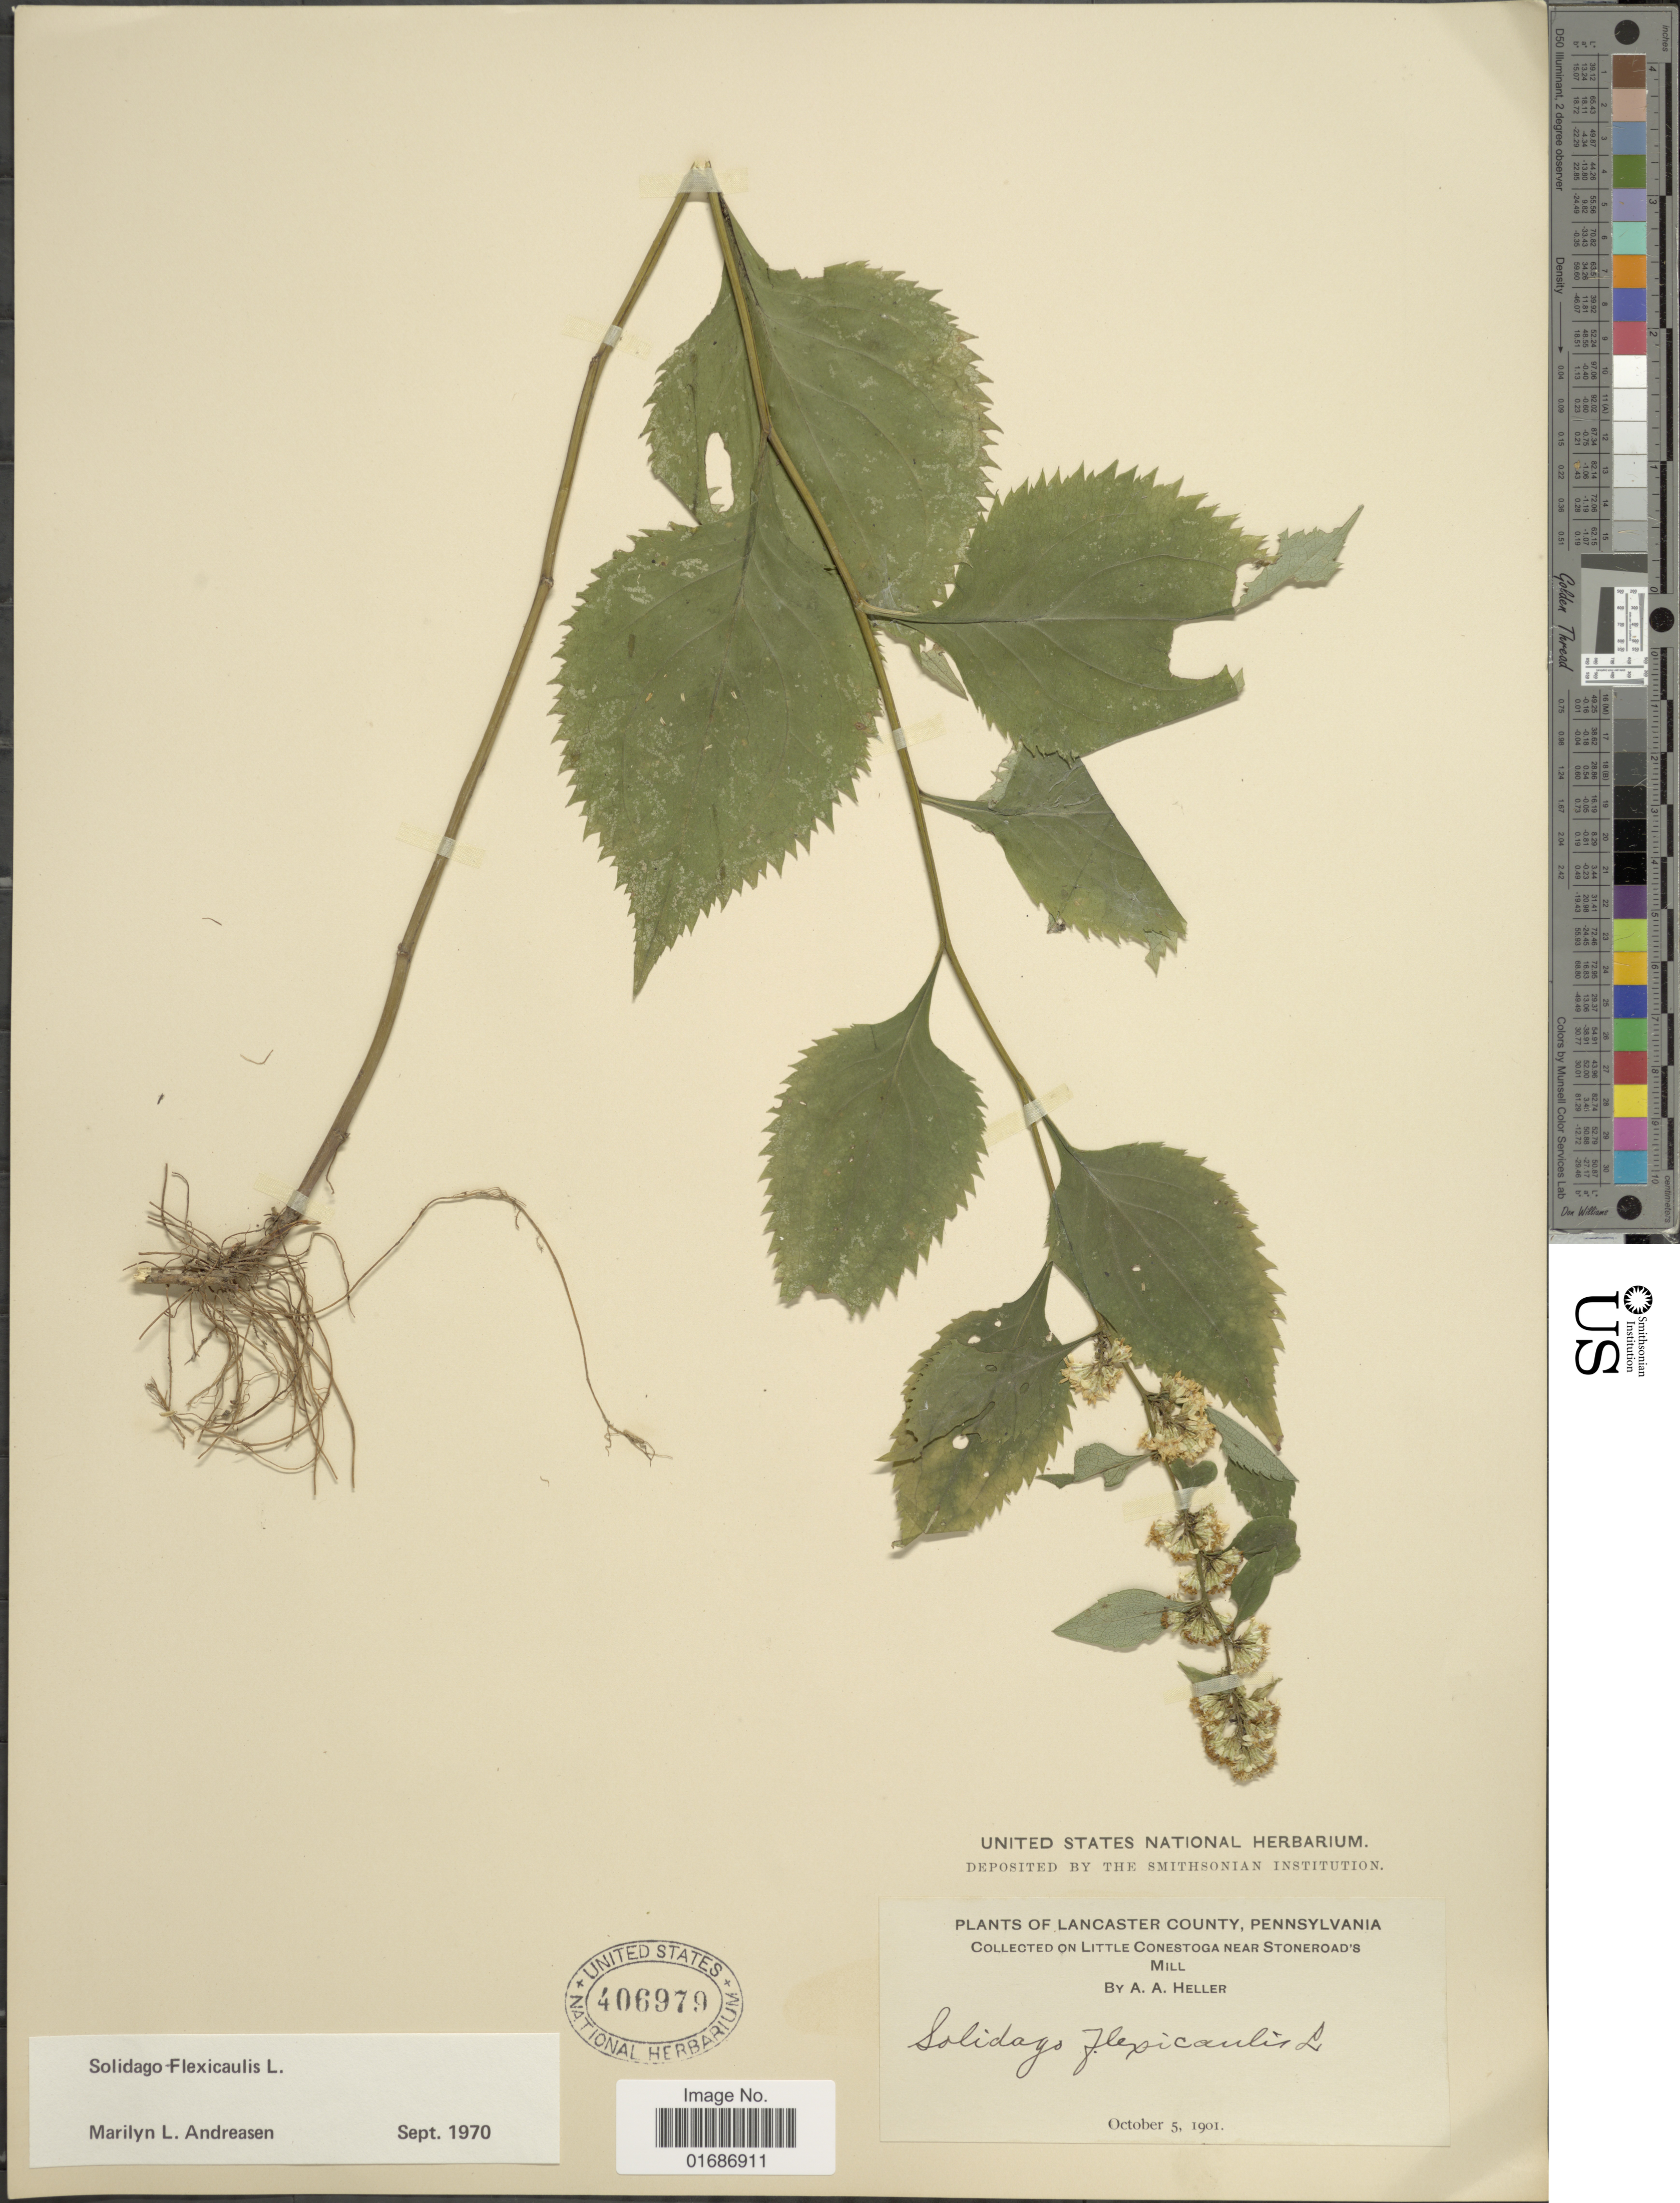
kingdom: Plantae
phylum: Tracheophyta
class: Magnoliopsida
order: Asterales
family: Asteraceae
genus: Solidago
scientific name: Solidago flexicaulis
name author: L.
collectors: A. A. Heller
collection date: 1901-10-05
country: United States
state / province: Pennsylvania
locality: Lancaster County, Pennsylvania, Collected on Little Conestoga near Srtoneroad's Mill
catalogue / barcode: US 406979